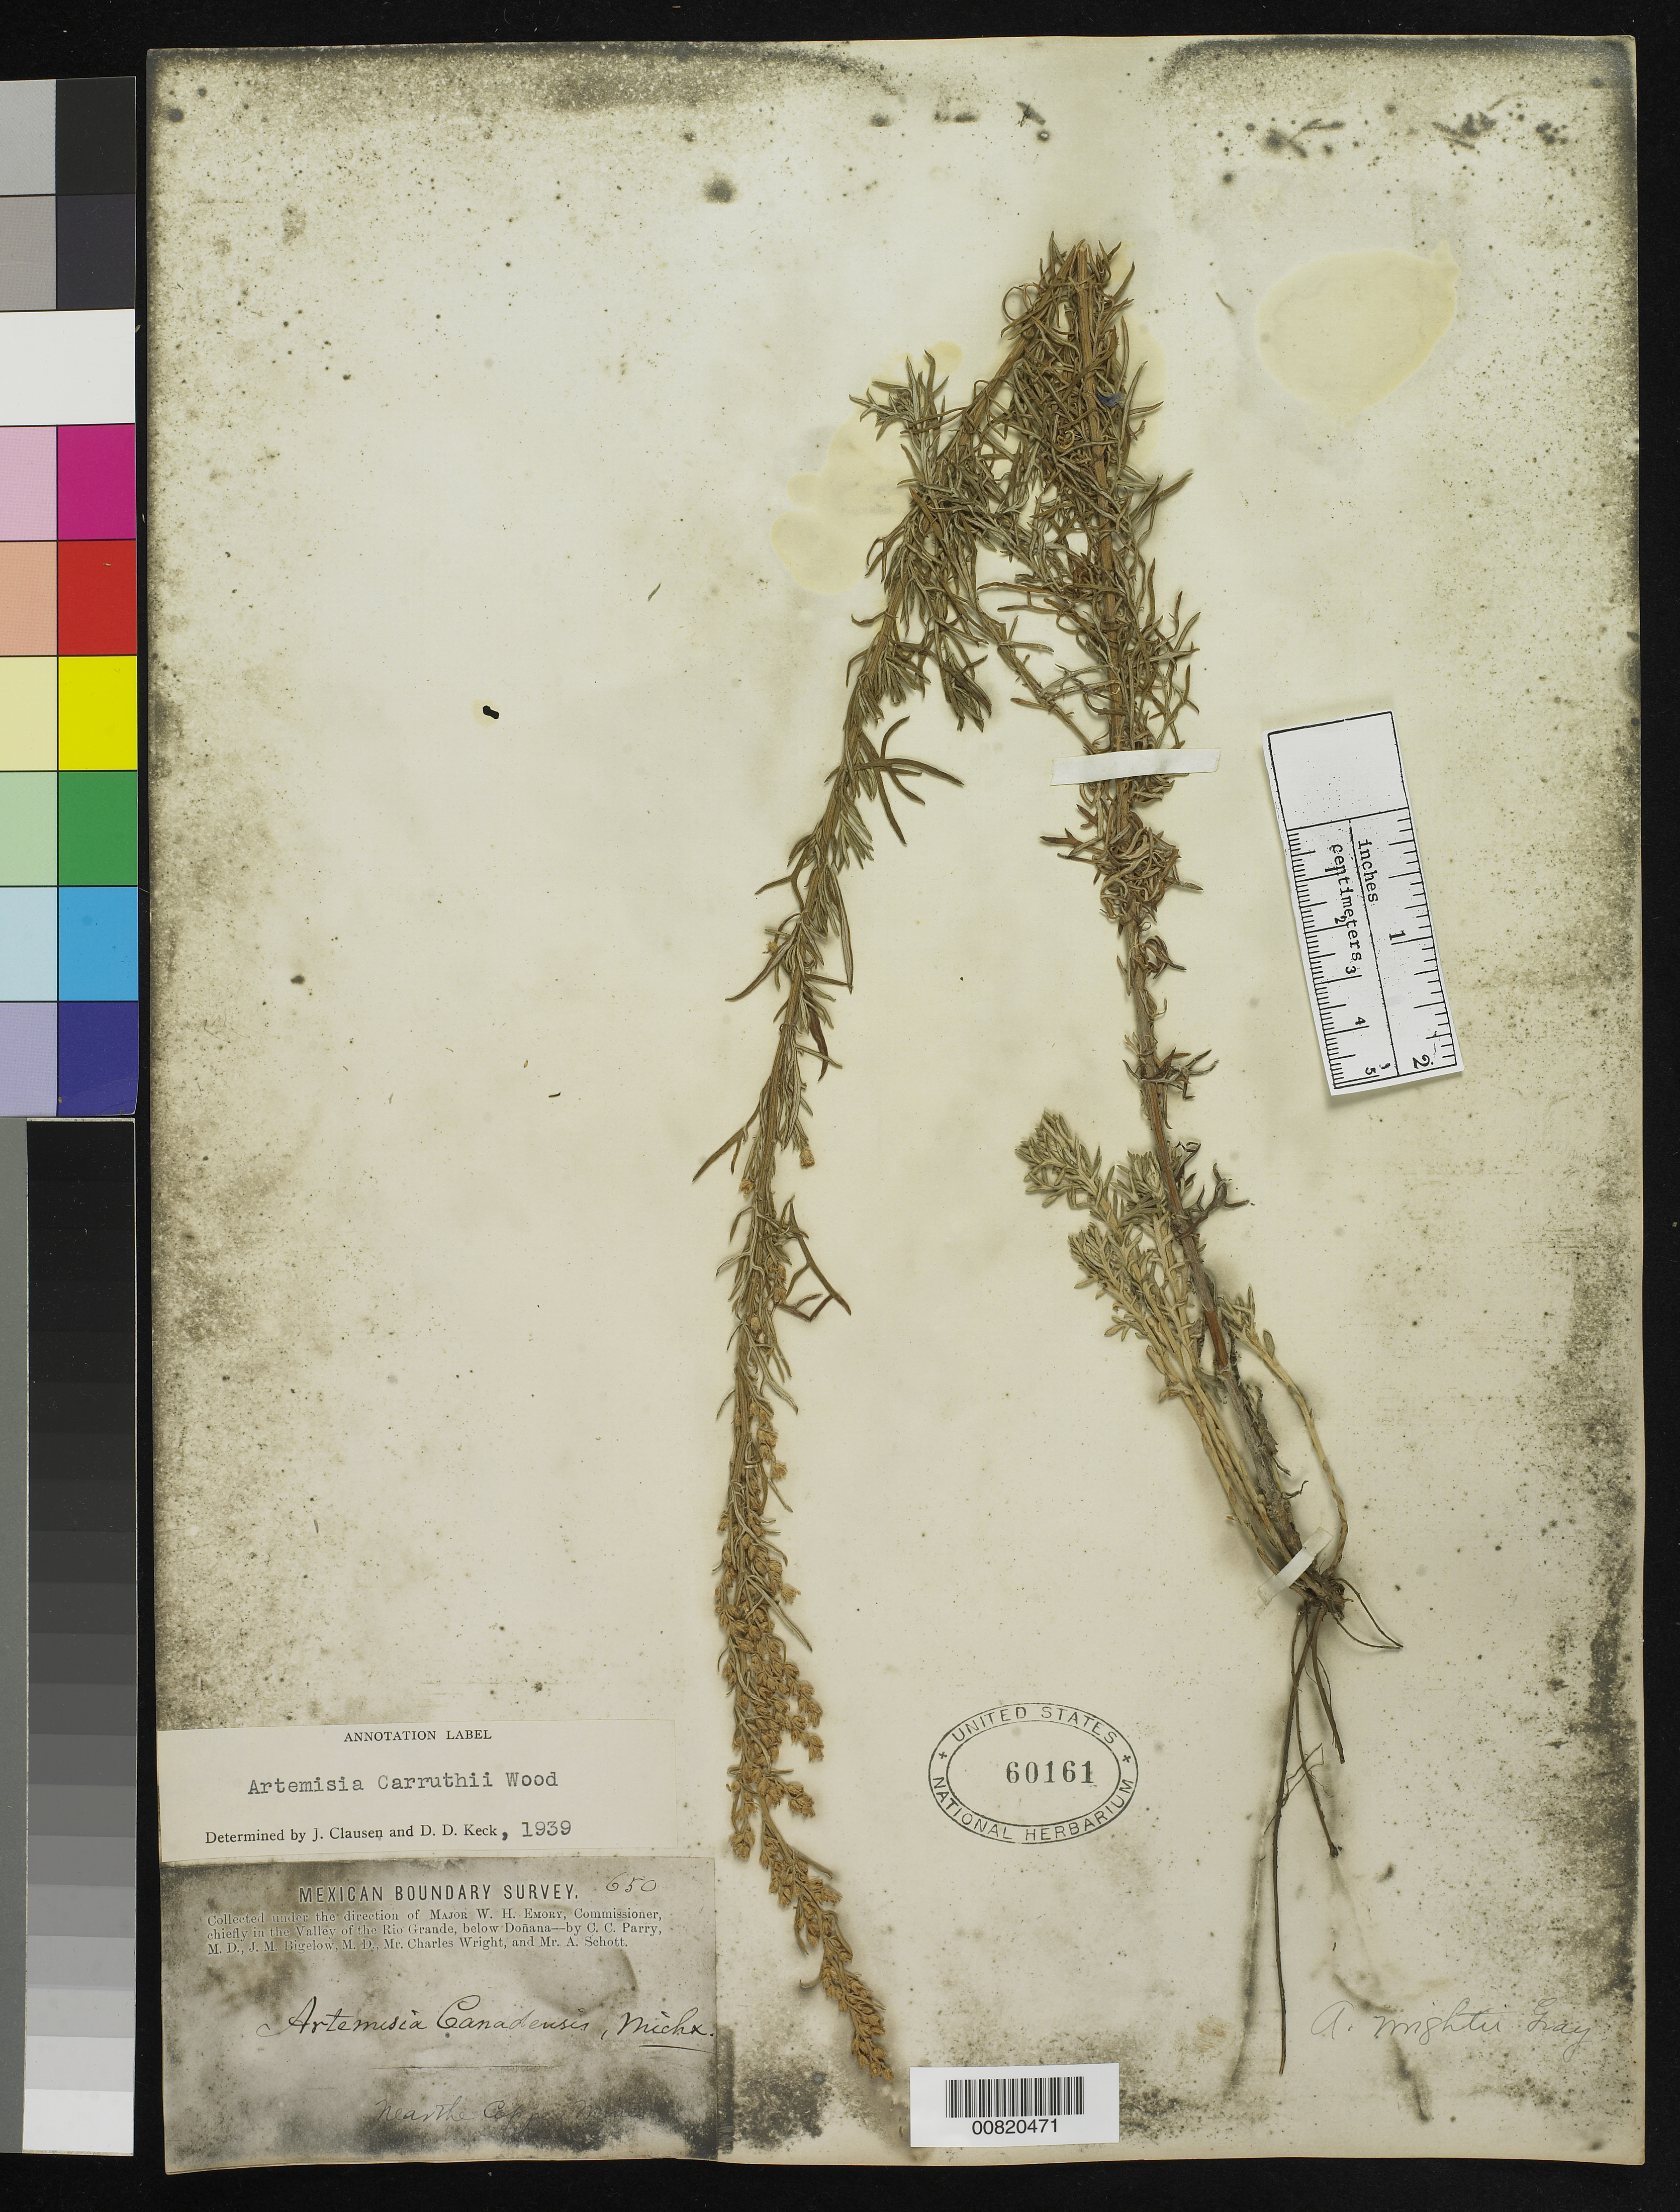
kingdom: Plantae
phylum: Tracheophyta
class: Magnoliopsida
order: Asterales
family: Asteraceae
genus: Artemisia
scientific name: Artemisia carruthii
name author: Alph. Wood ex Carruth.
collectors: C. C. Parry, J. M. Bigelow, C. Wright & A. C. V. Schott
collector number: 650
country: United States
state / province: New Mexico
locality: Valley of the Rio Grande, below Doñana, New Mexico.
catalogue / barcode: US 60161